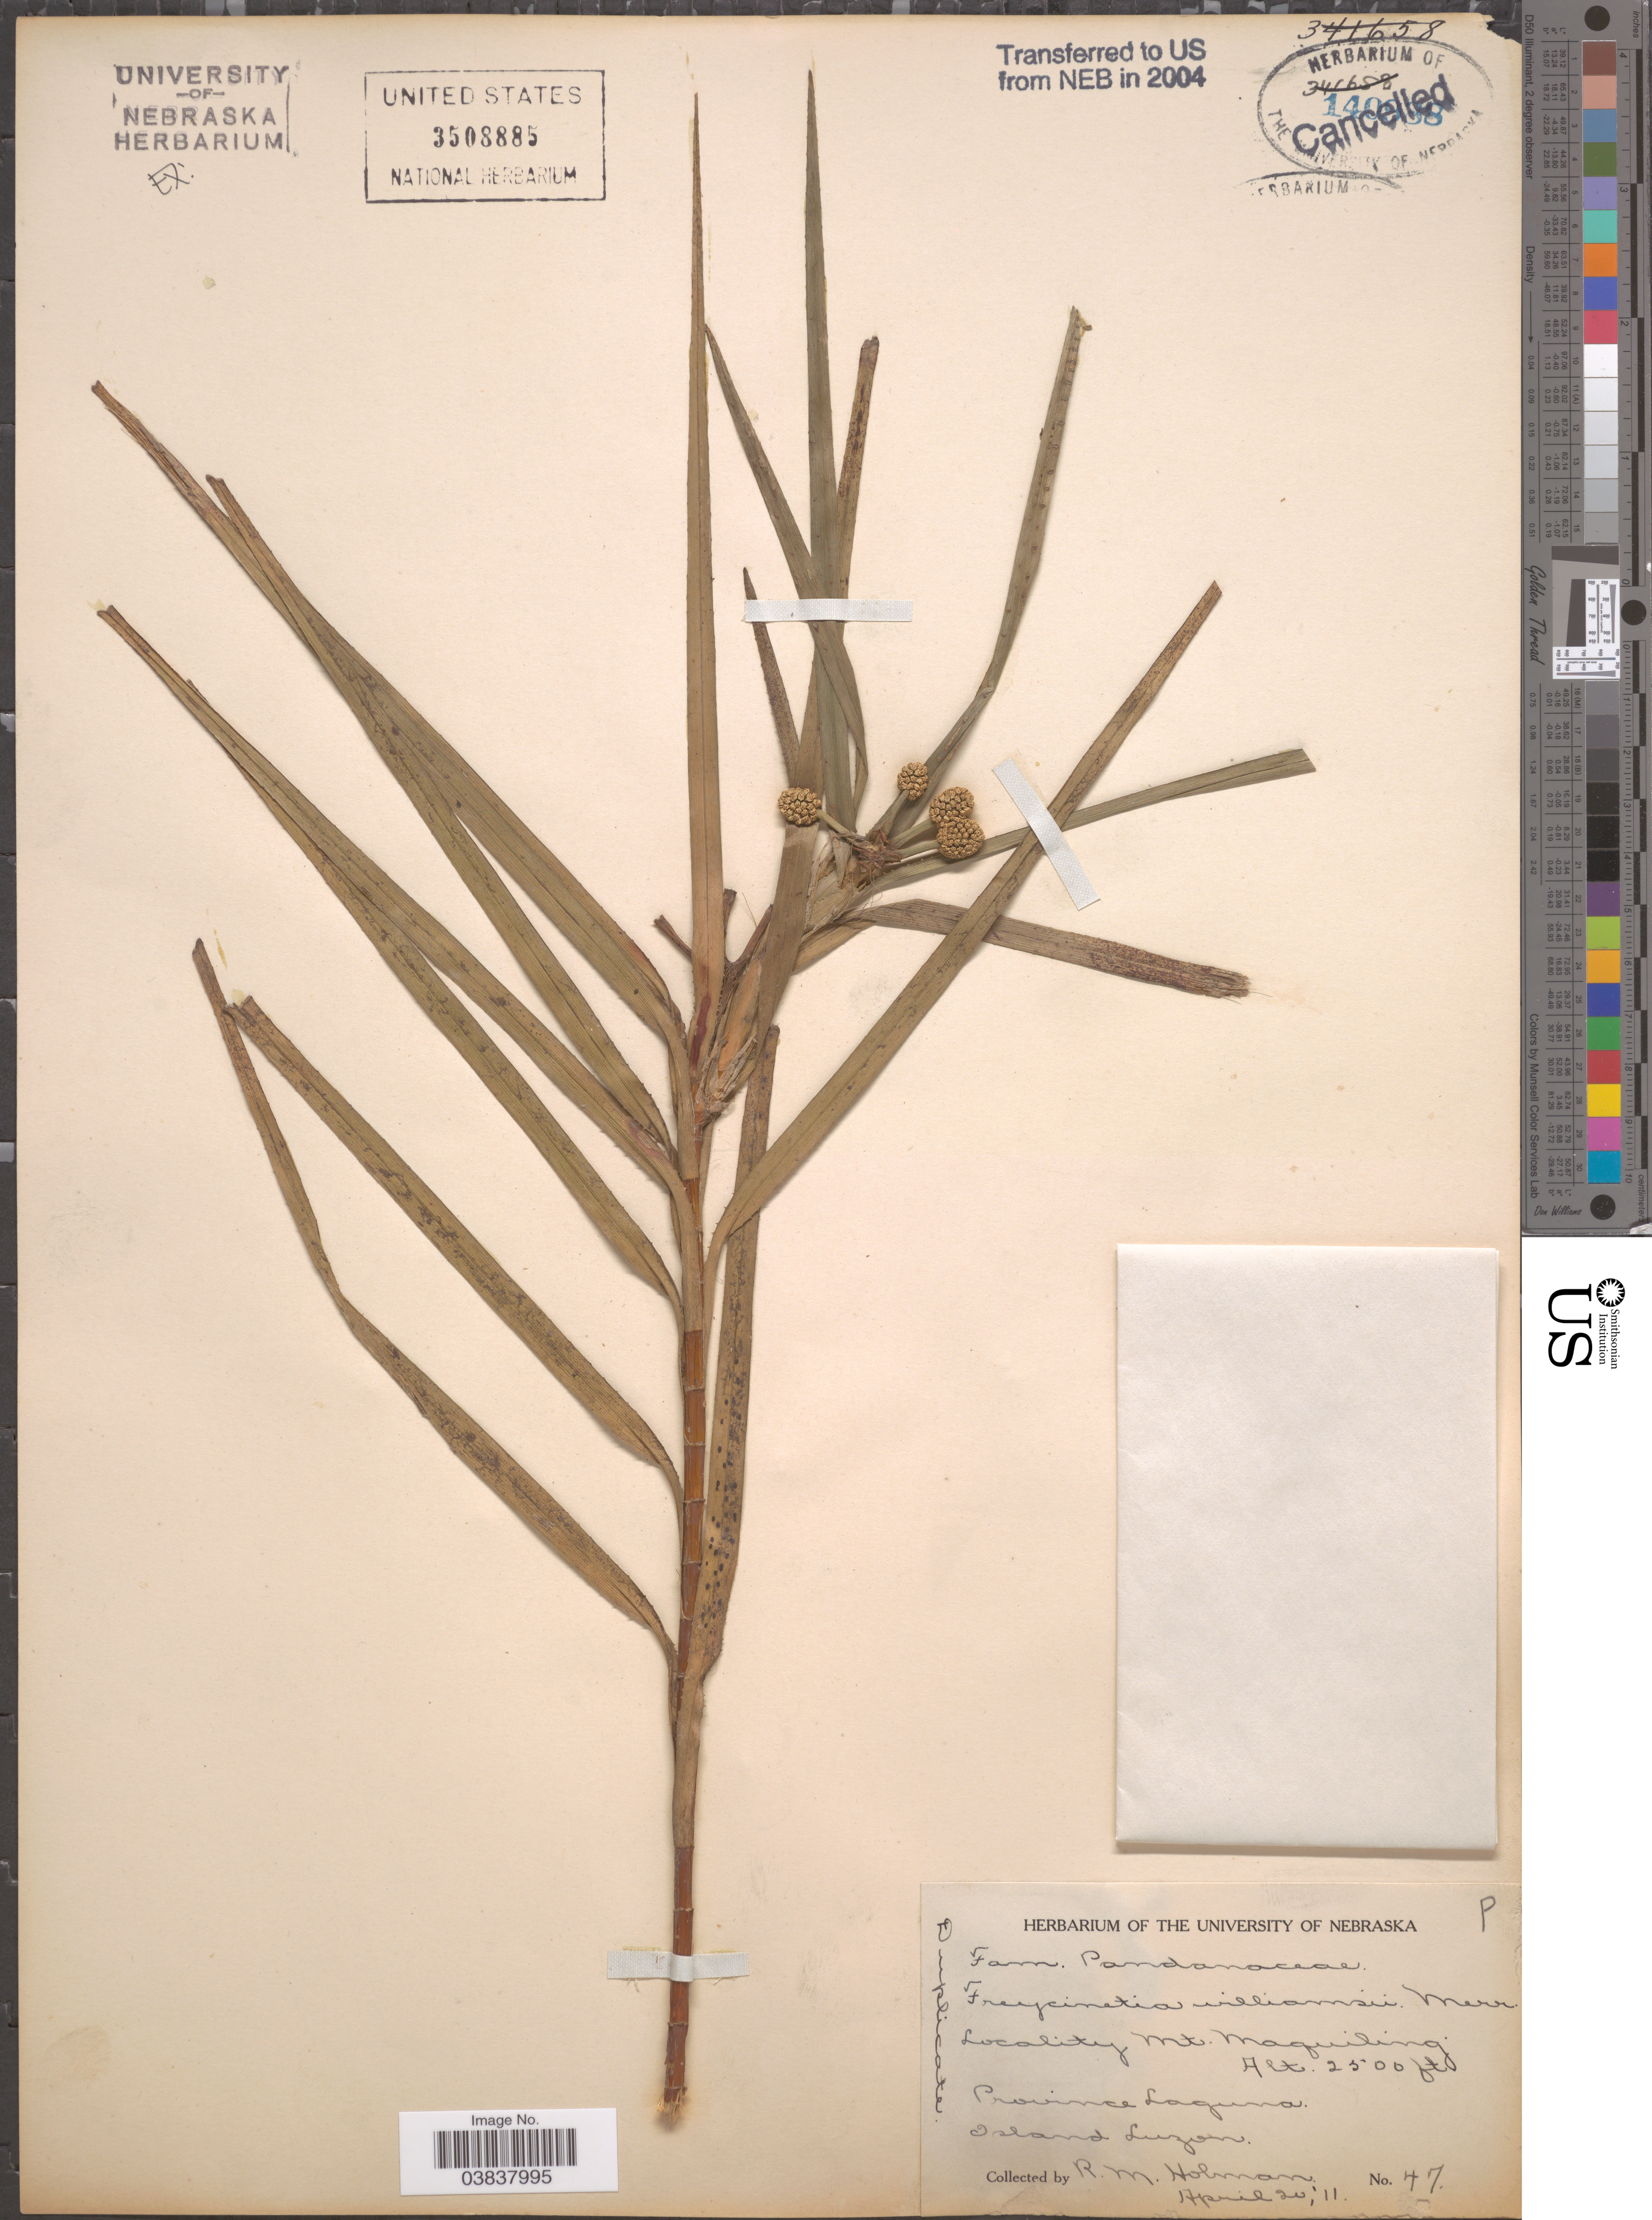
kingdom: Plantae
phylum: Tracheophyta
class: Liliopsida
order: Pandanales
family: Pandanaceae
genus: Freycinetia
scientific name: Freycinetia williamsii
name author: Merr.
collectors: R. Holman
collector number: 47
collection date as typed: Transcribed d/m/y: 20/4/11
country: Philippines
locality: Mt. Maquiling. Province Laguna, Island Luzon.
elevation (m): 762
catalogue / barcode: US 3508885